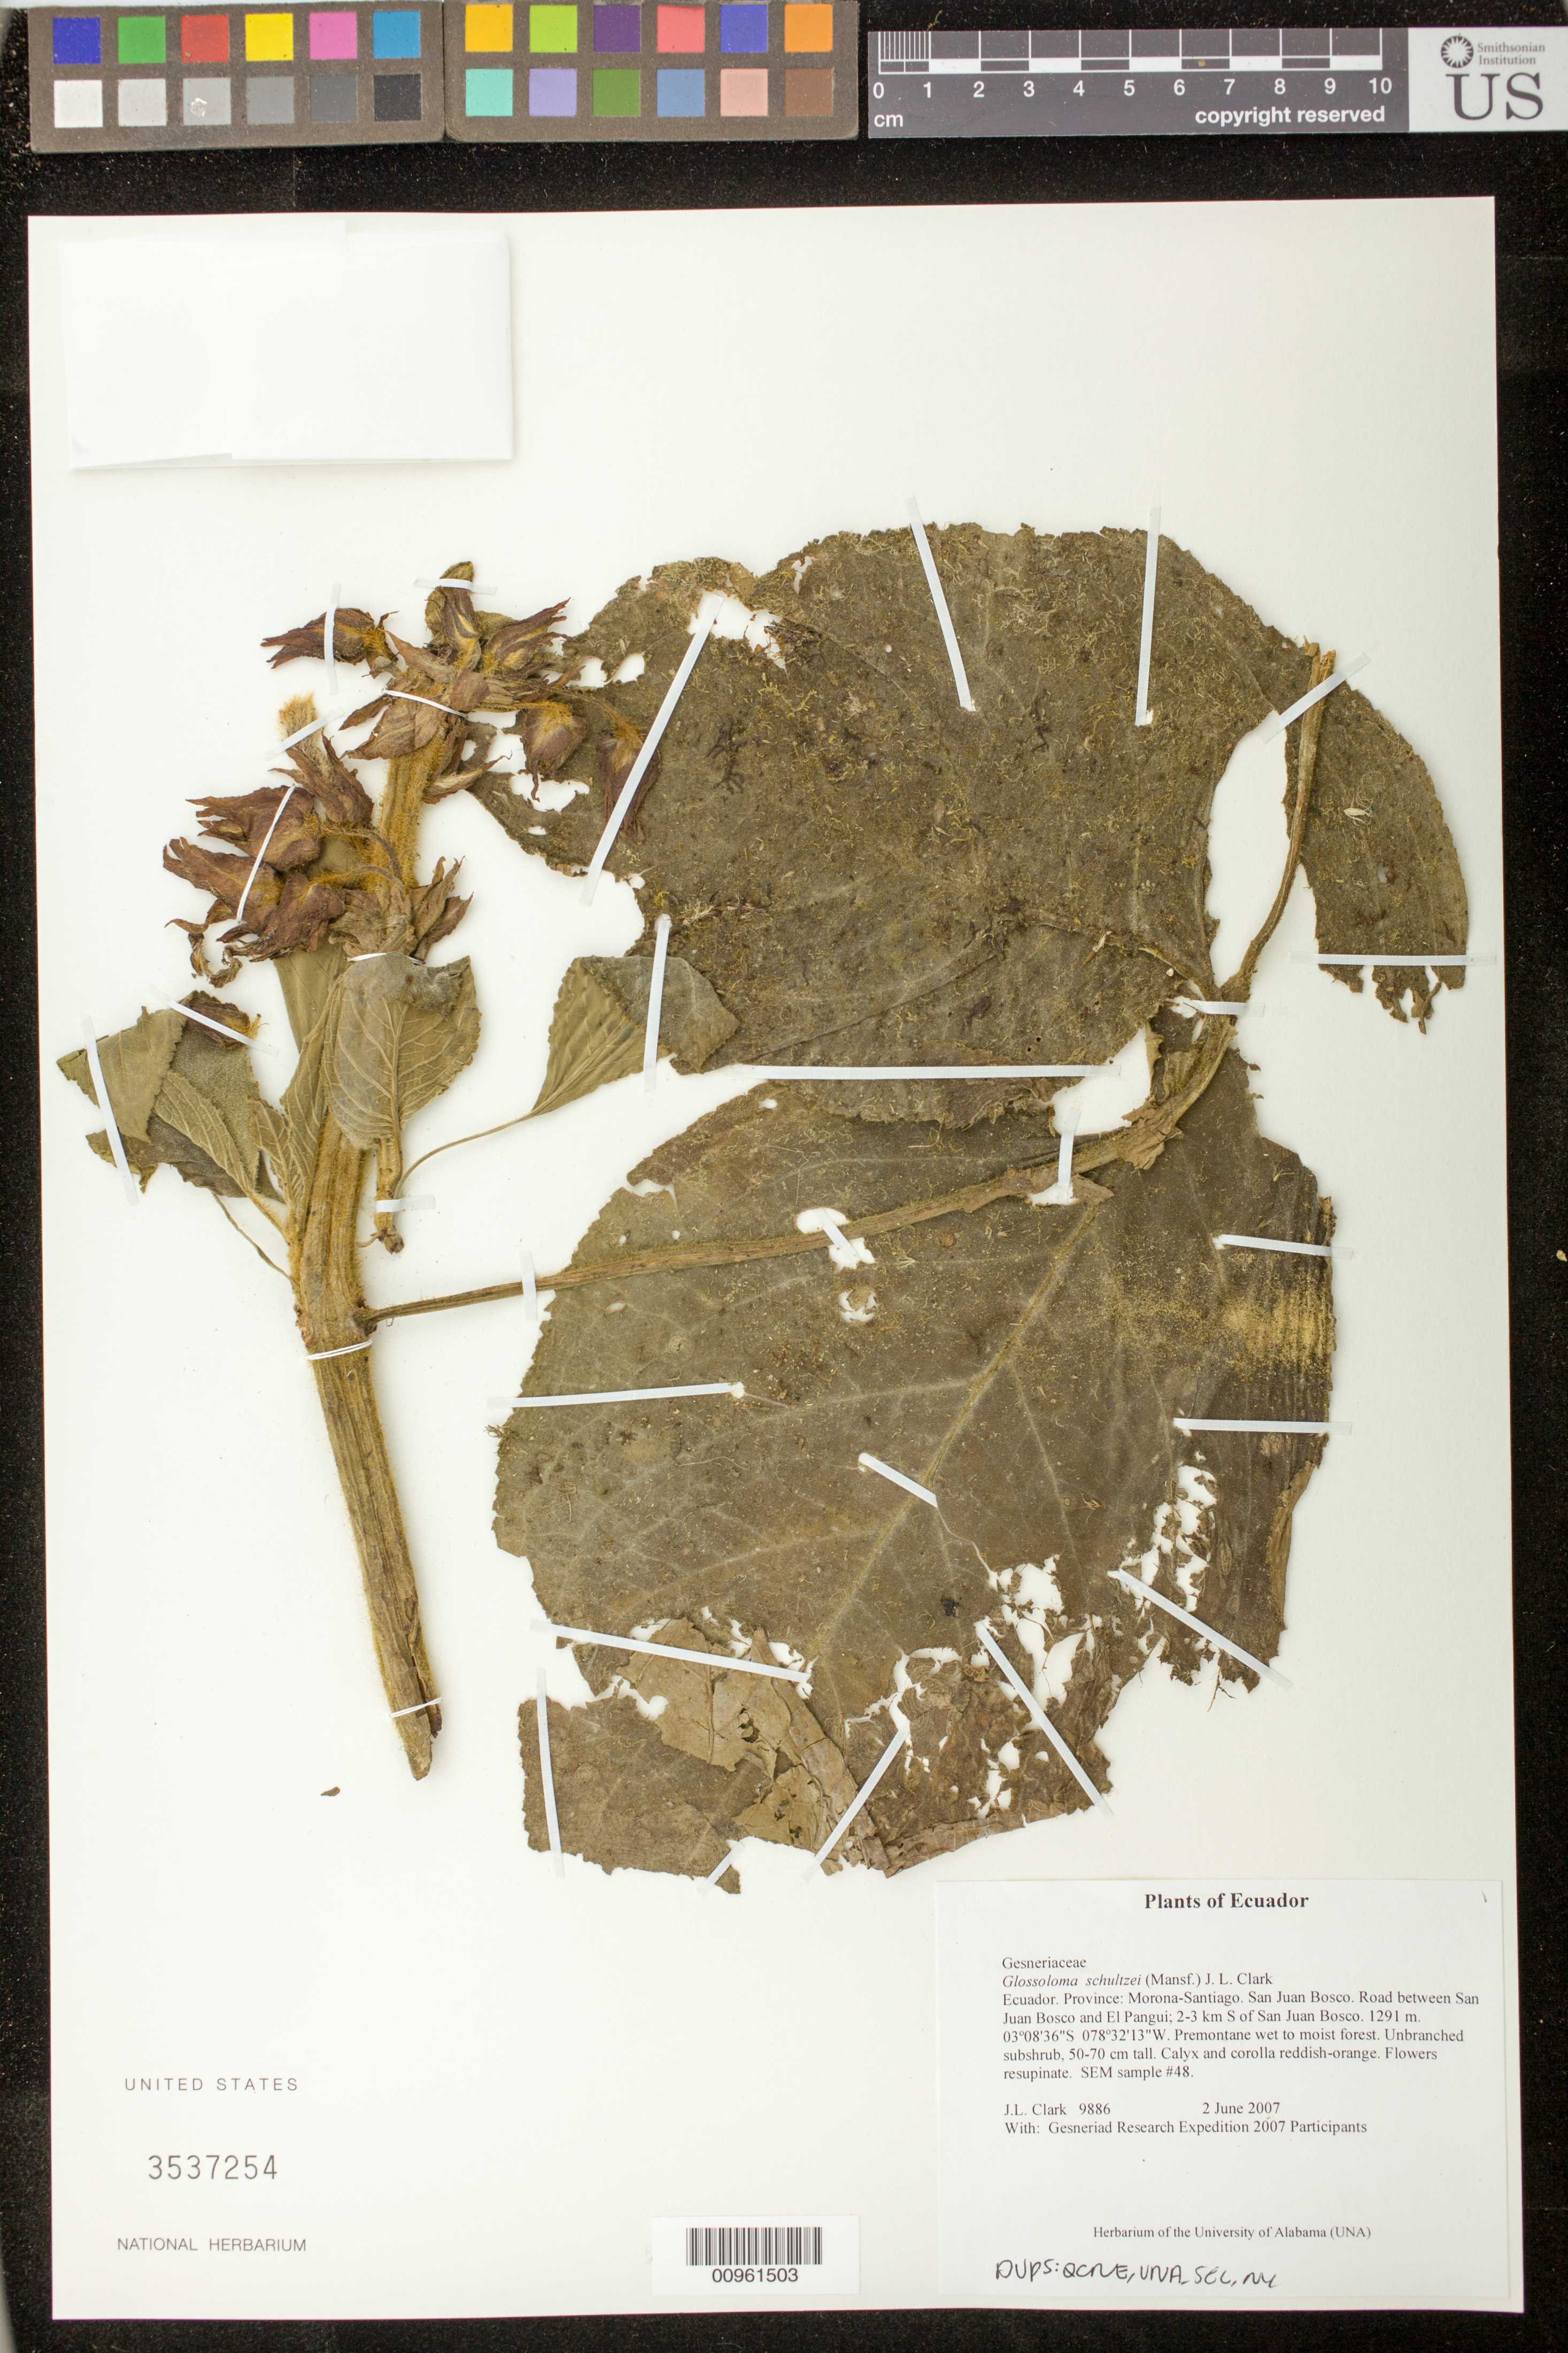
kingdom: Plantae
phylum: Tracheophyta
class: Magnoliopsida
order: Lamiales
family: Gesneriaceae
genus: Glossoloma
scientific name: Glossoloma schultzei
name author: (Mansf.) J.L. Clark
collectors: J. L. Clark & Gesneriad Research Expedition 2007 Participants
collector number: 9886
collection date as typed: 02 Jun 2007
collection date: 2007-06-02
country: Ecuador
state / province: Morona-Santiago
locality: San Juan Bosco. Road between San Juan Bosco and El Pangui; 2-3 km S of San Juan Bosco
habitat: Premontane wet to moist forest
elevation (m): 1291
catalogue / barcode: US 3537254